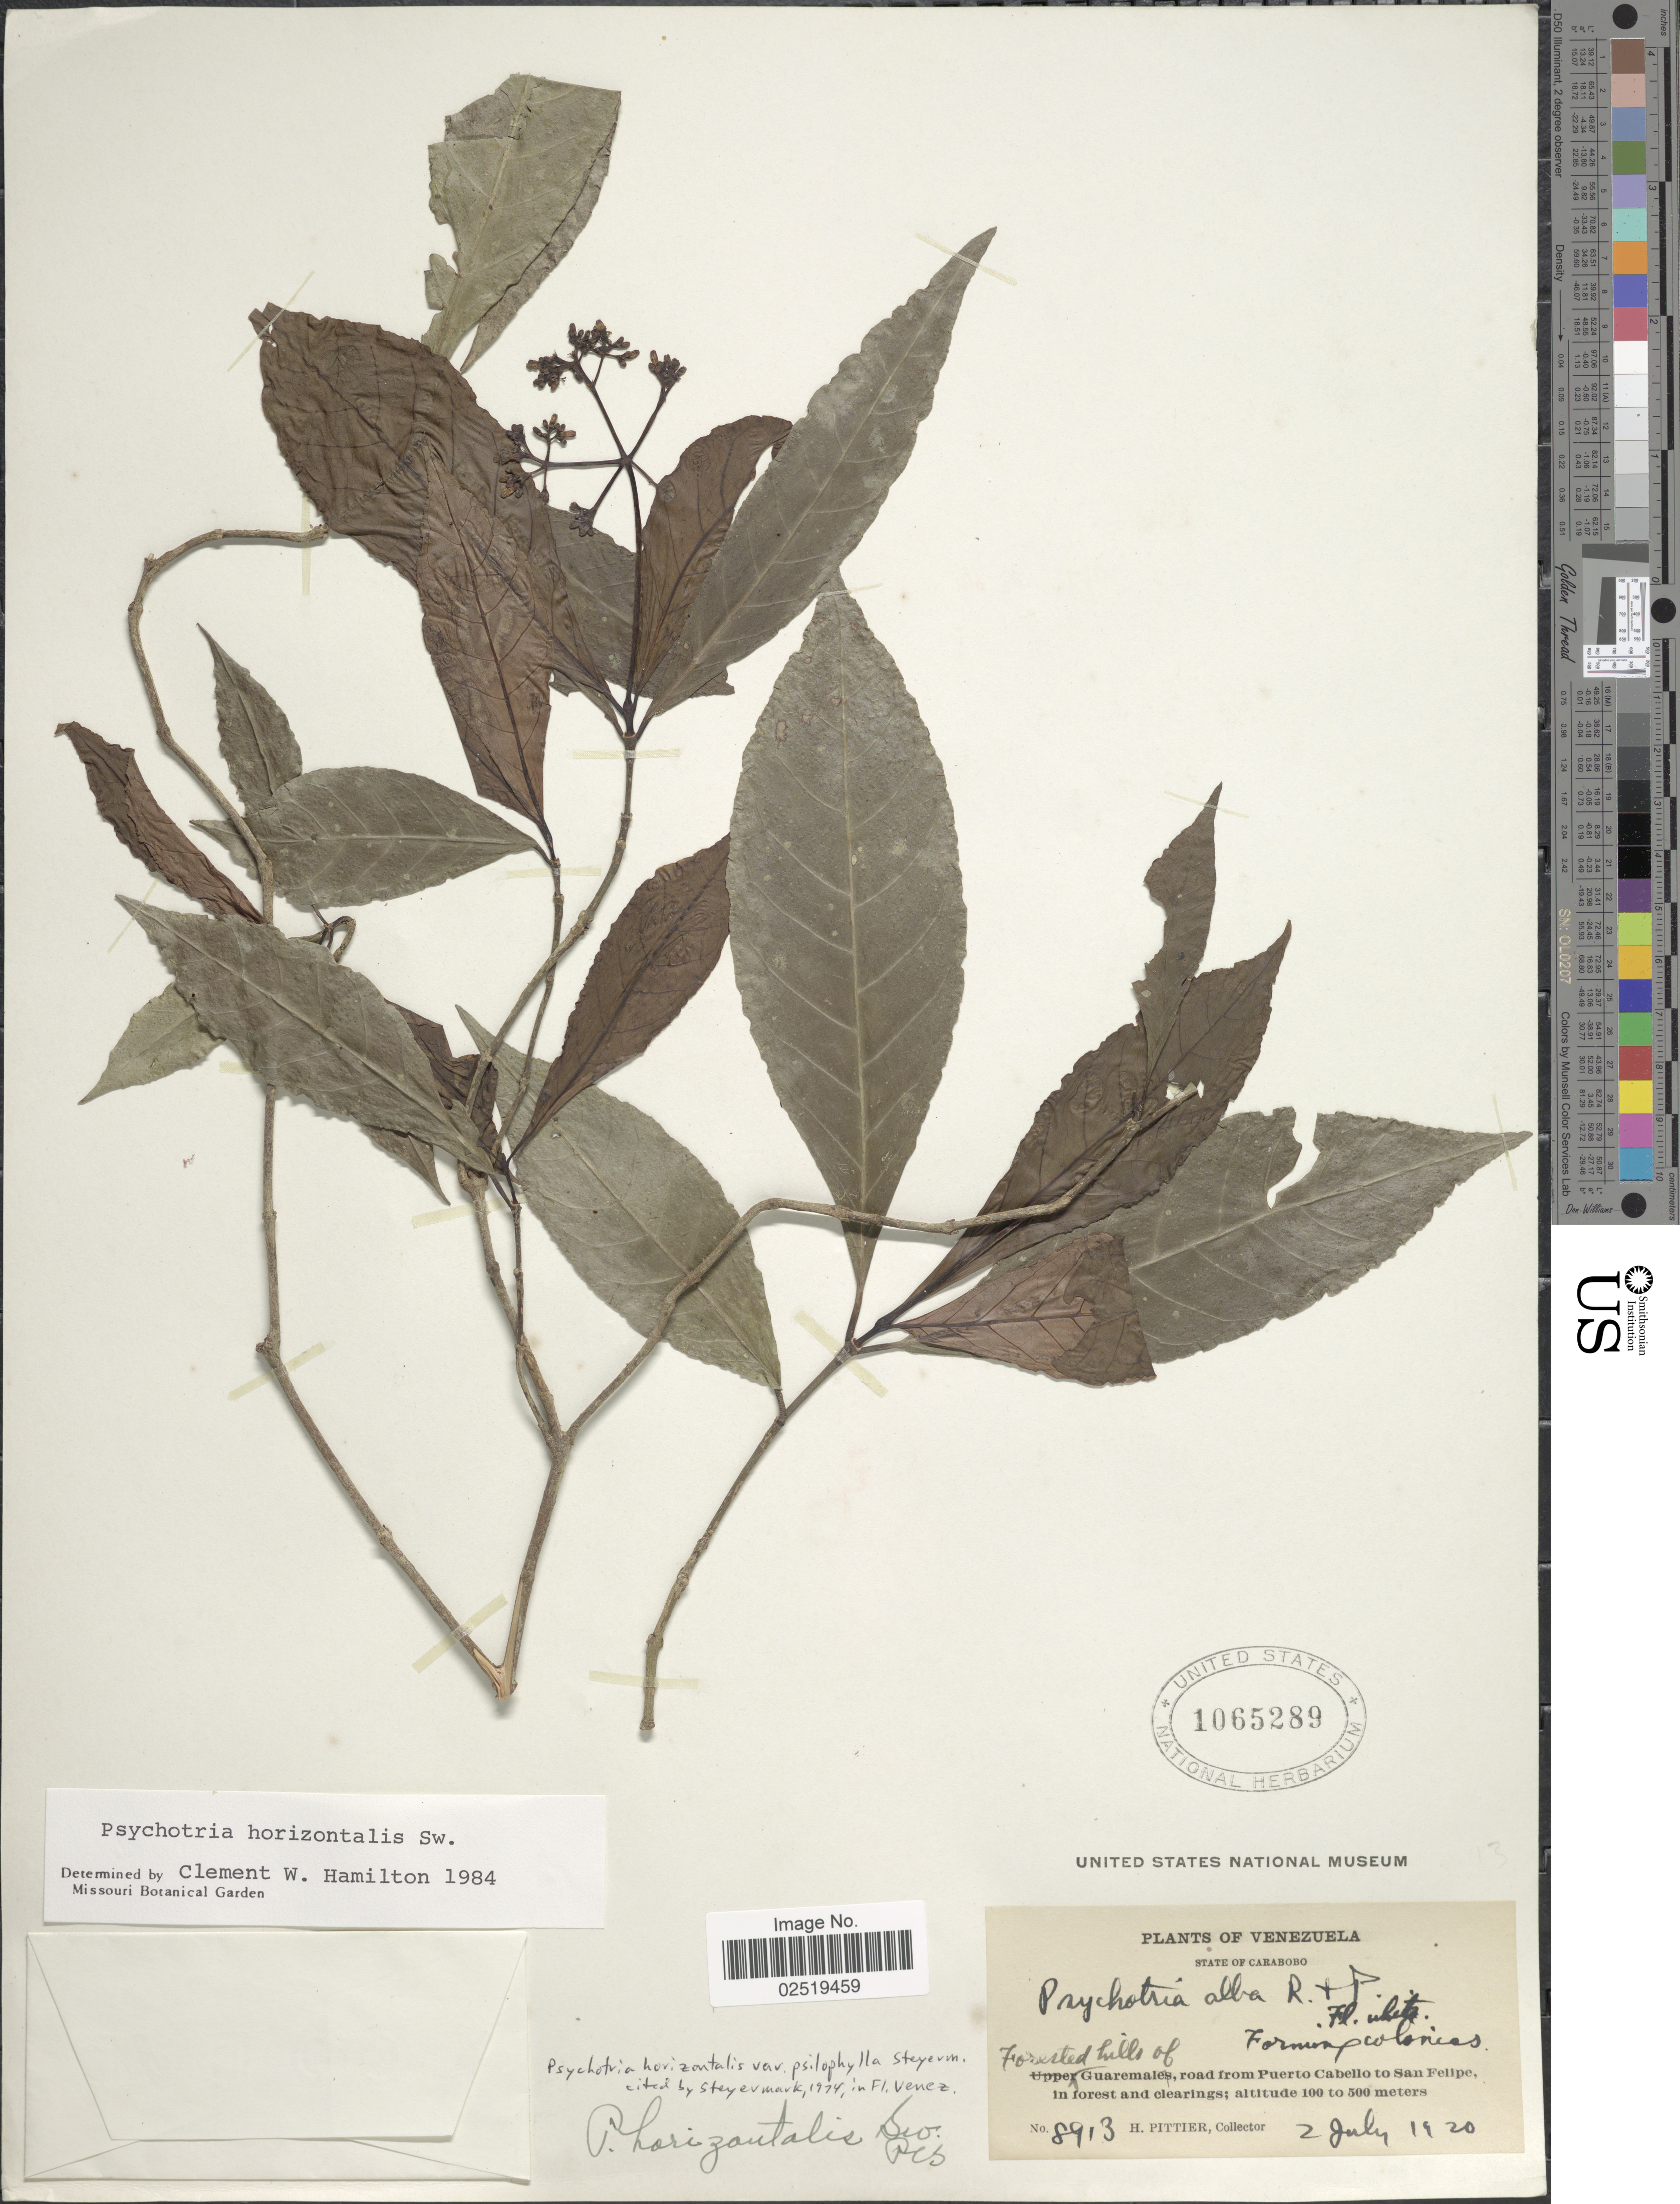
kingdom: Plantae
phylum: Tracheophyta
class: Magnoliopsida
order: Gentianales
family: Rubiaceae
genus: Psychotria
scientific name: Psychotria horizontalis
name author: Sw.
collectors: H. F. Pittier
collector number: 8913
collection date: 1920-07-02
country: Venezuela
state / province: Carabobo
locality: Forested hills of Guaremales, road from Puerto Cabello to San Felipe, in forest and clearings.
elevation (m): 100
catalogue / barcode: US 1065289